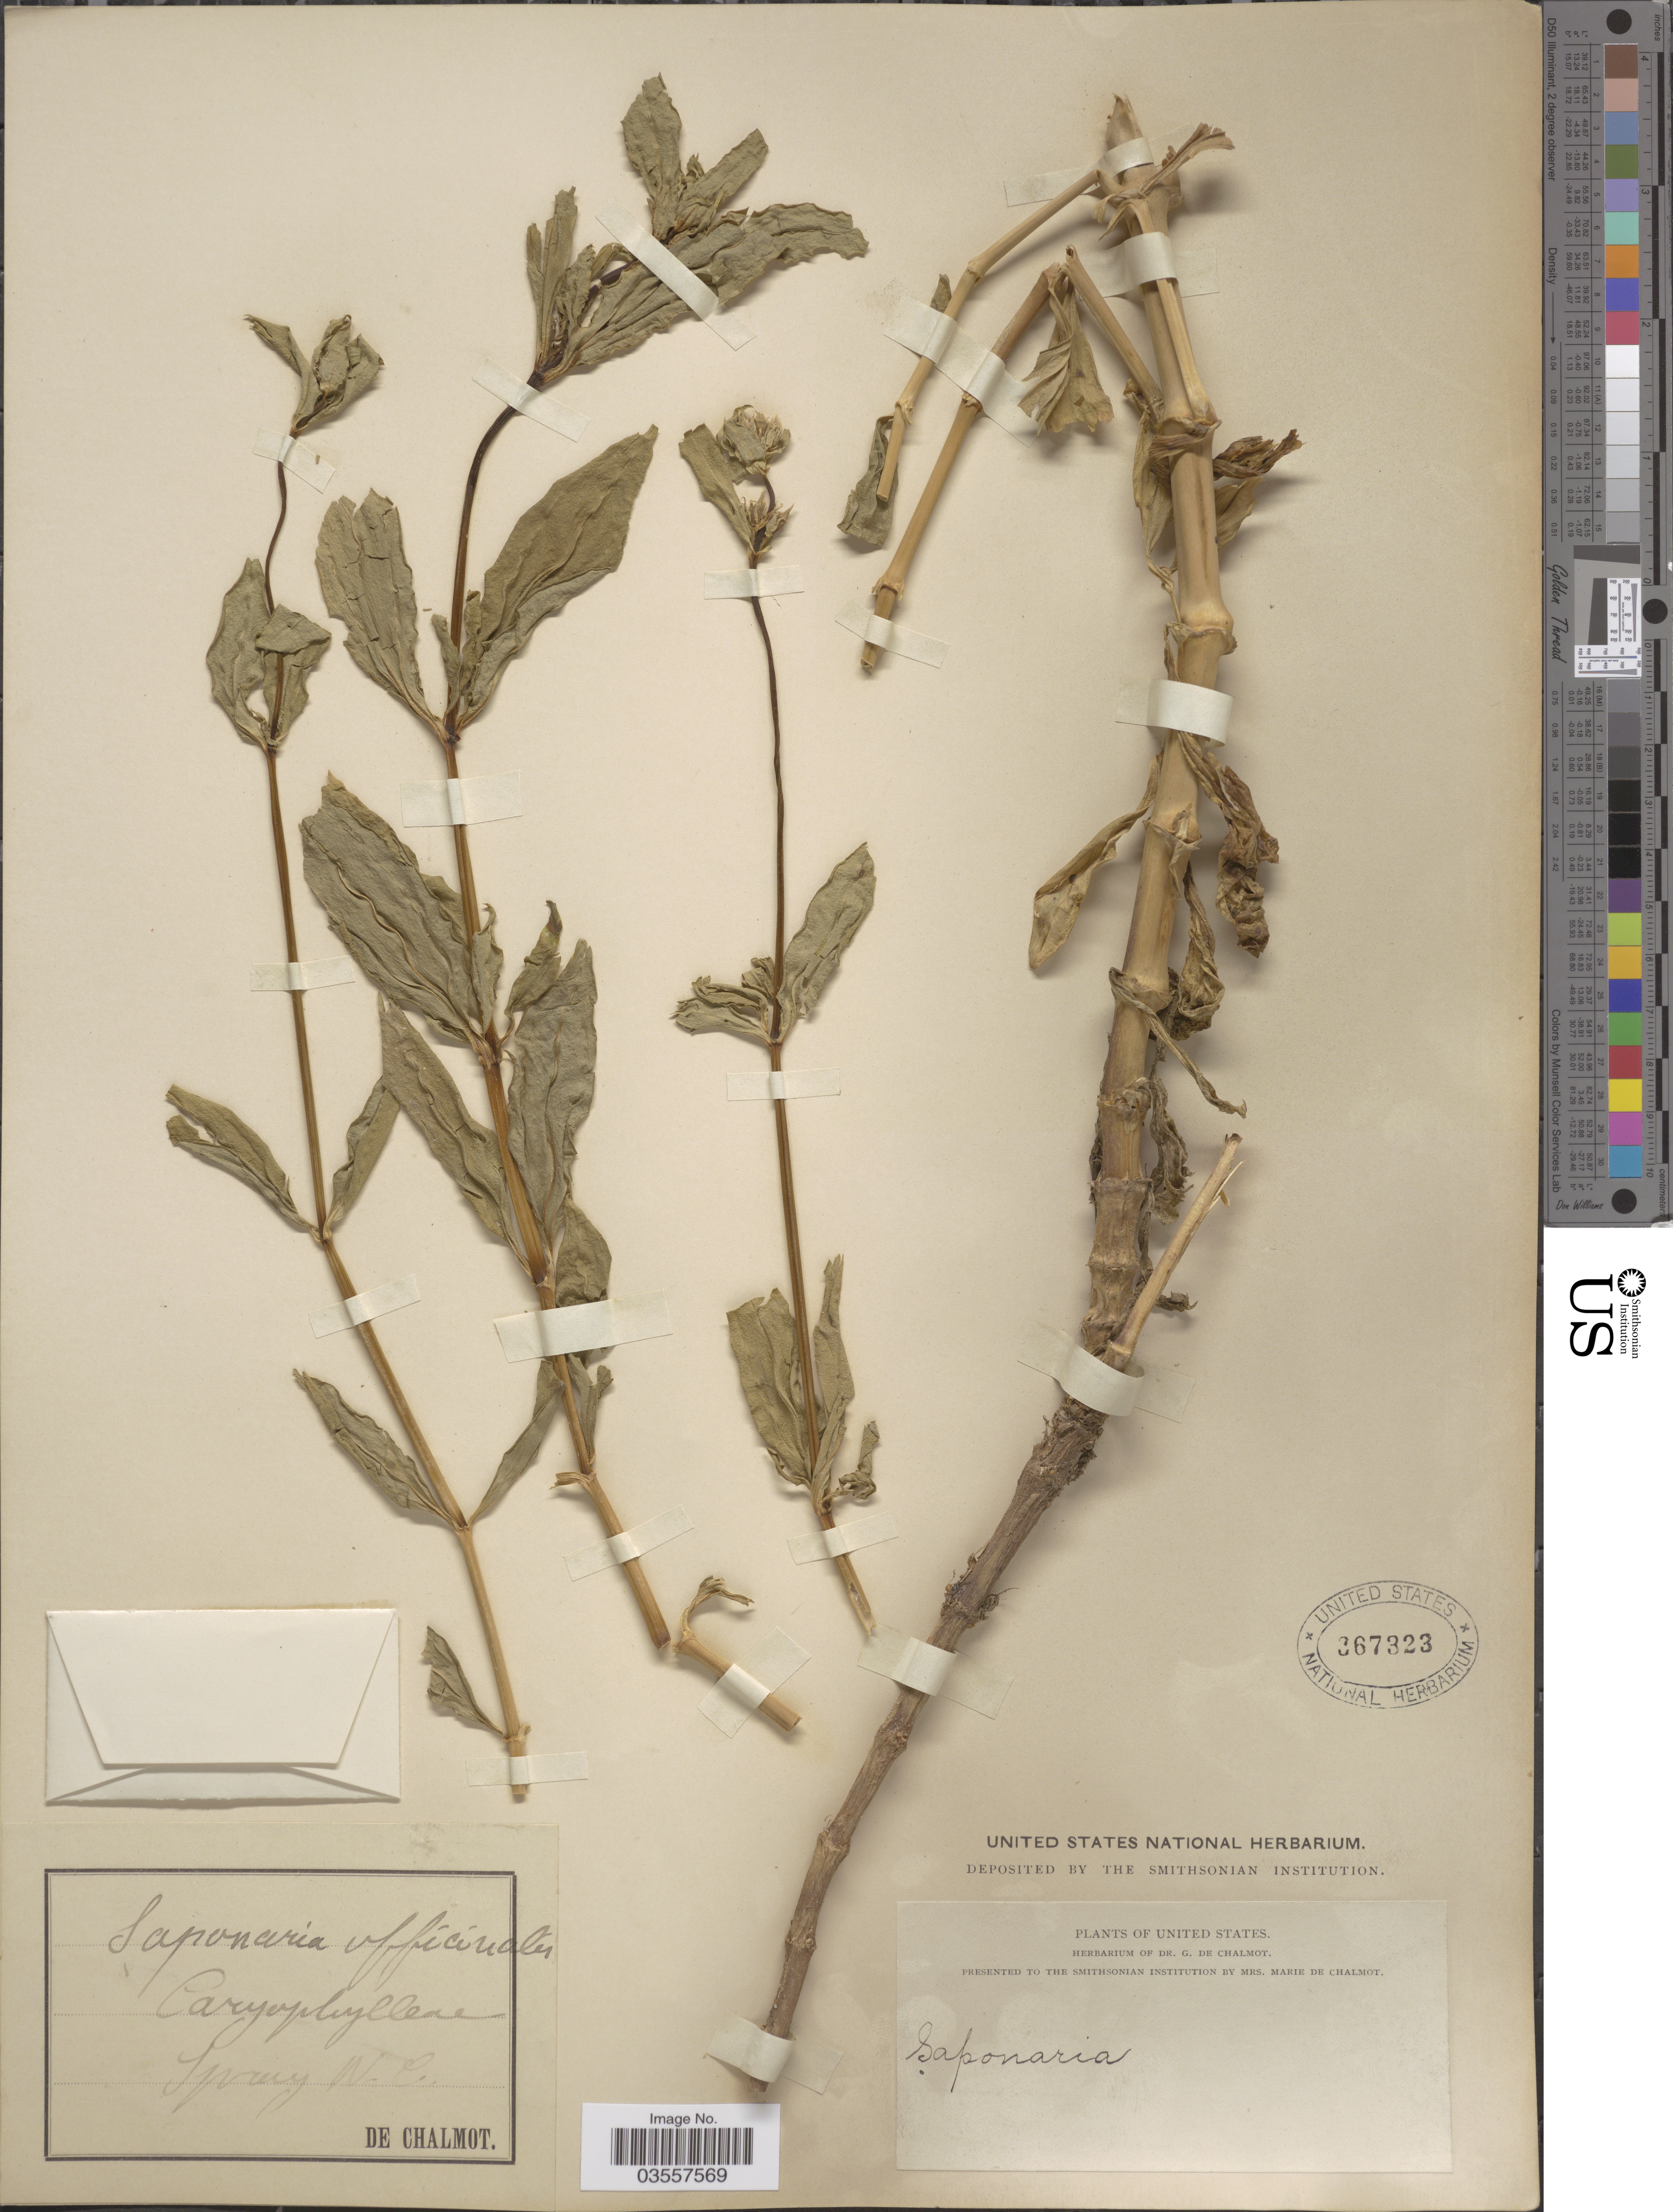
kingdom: Plantae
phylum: Tracheophyta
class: Magnoliopsida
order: Caryophyllales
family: Caryophyllaceae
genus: Saponaria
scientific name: Saponaria officinalis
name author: L.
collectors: G. de Chalmot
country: United States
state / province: North Carolina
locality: Spray.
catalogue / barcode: US 367323